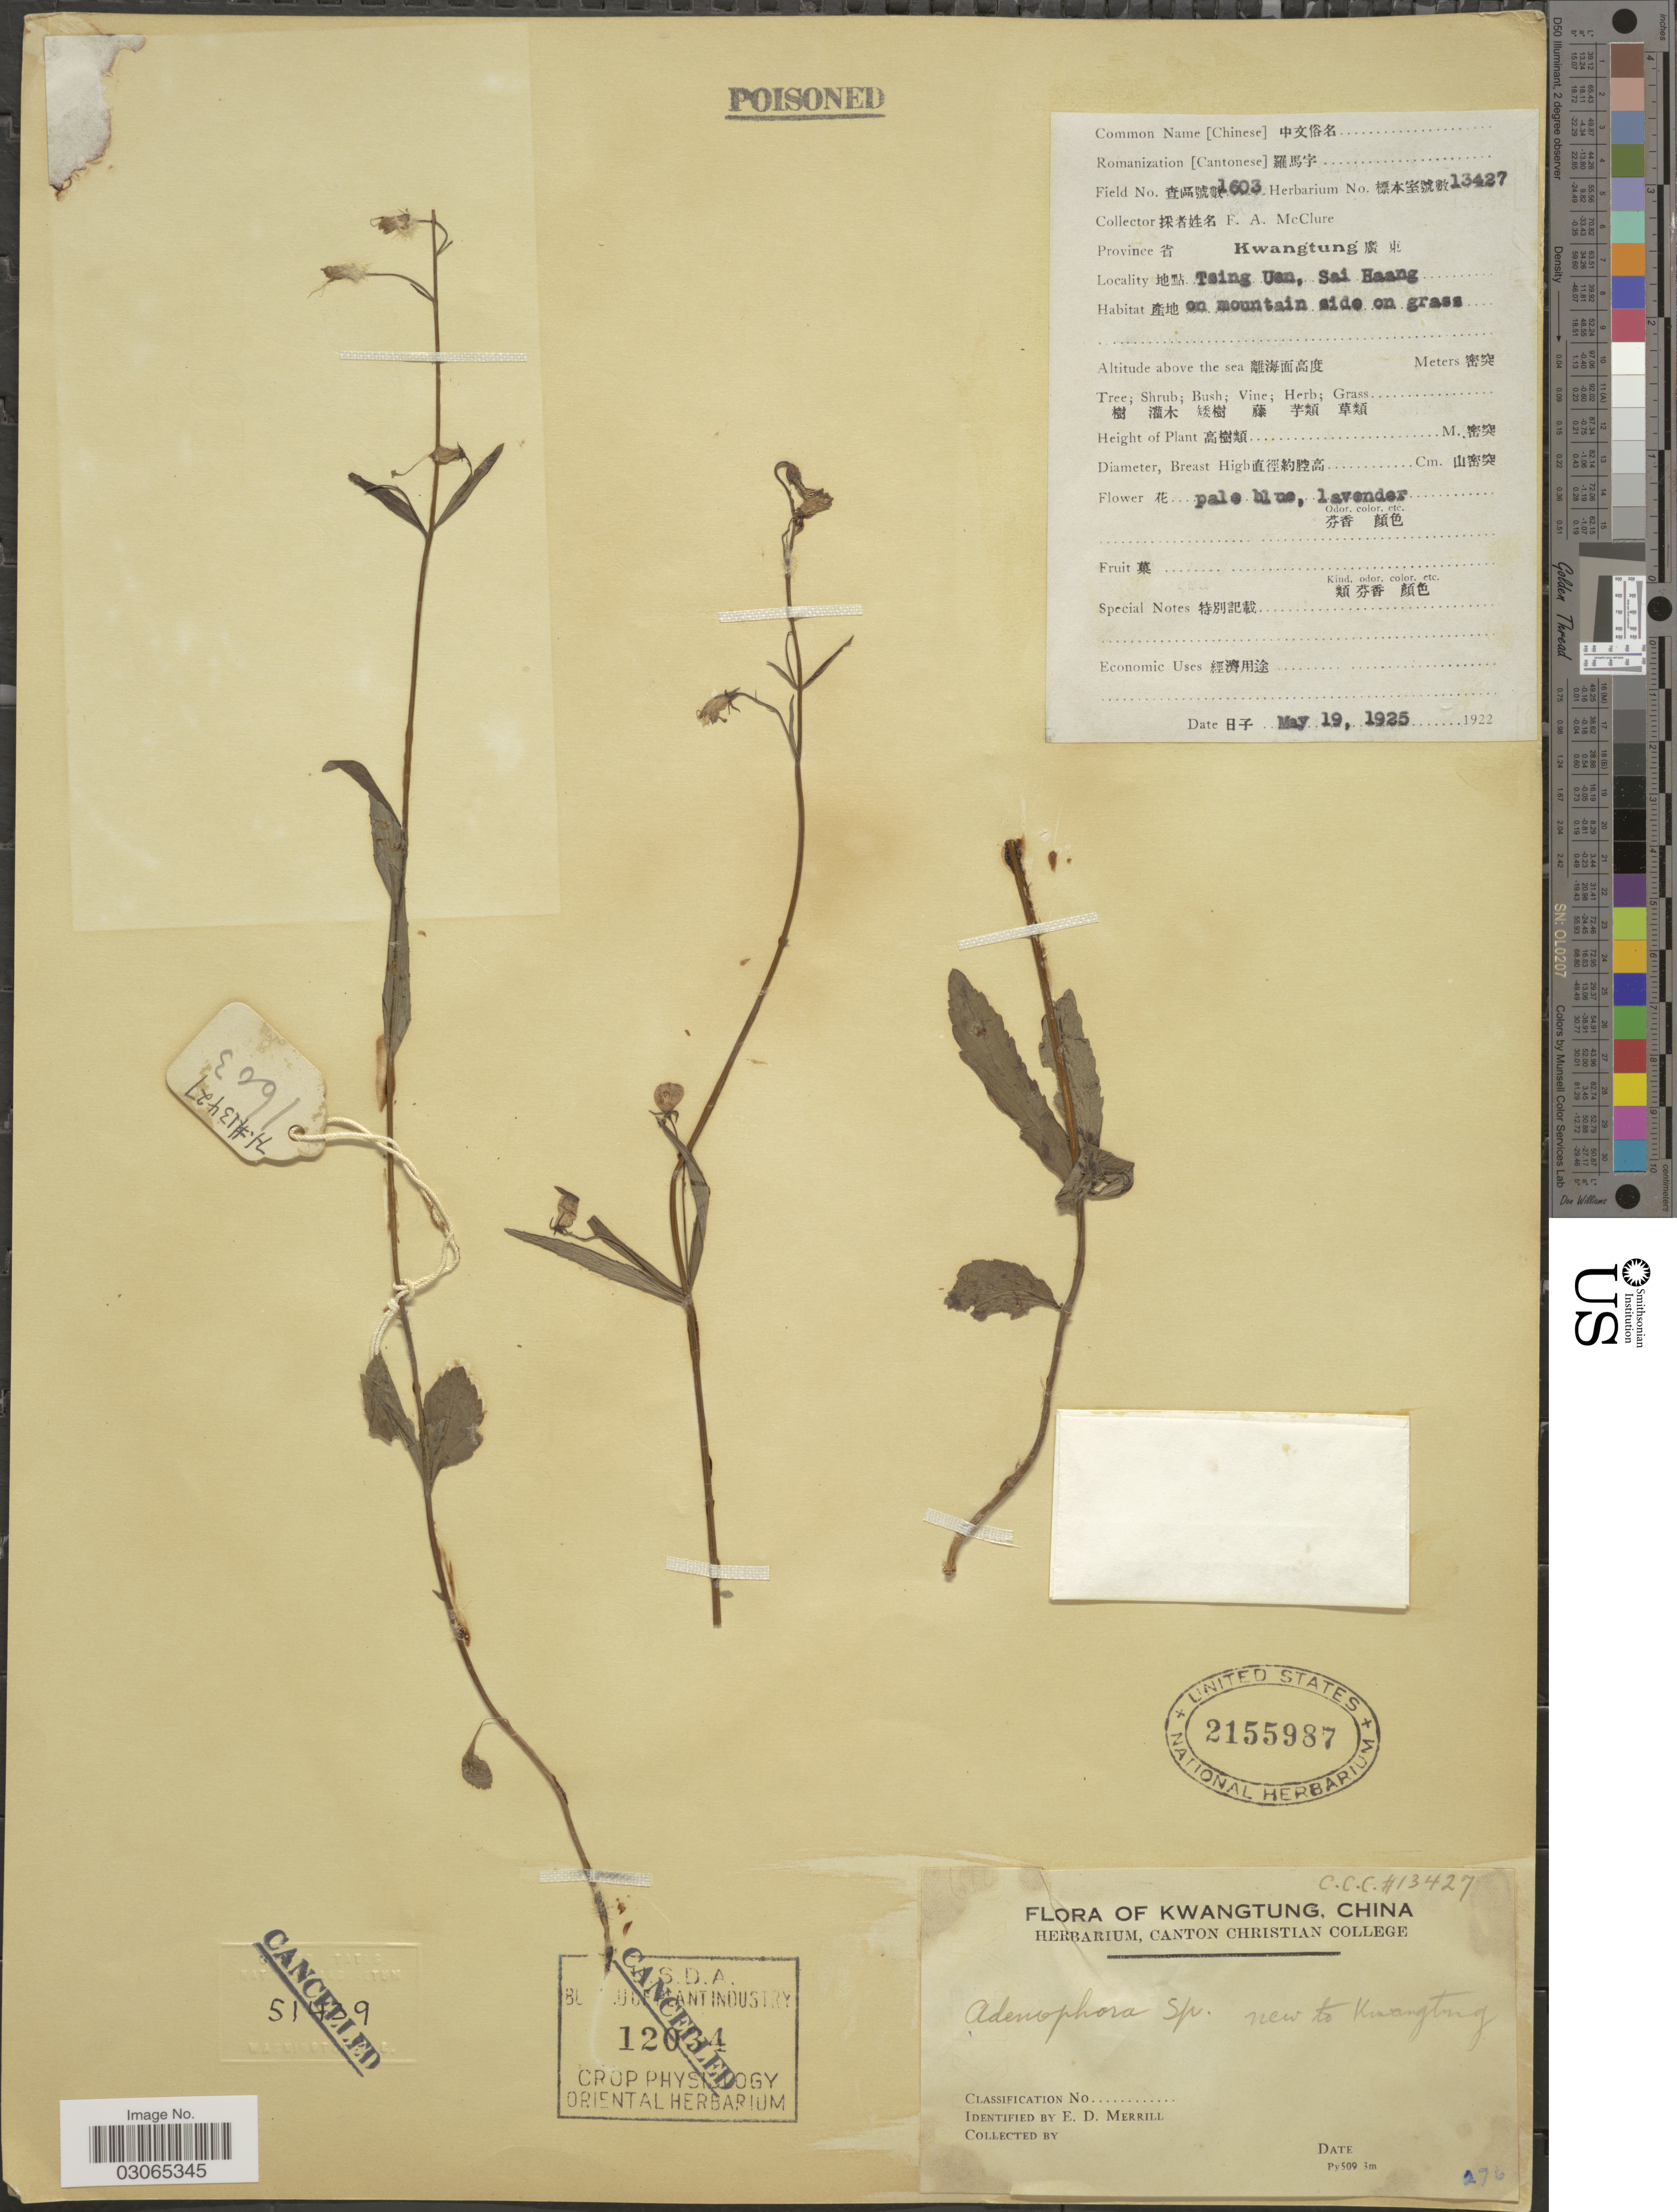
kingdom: Plantae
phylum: Tracheophyta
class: Magnoliopsida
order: Asterales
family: Campanulaceae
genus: Adenophora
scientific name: Adenophora sp.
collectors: F. A. McClure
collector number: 1603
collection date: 1925-05-19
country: China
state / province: Guangdong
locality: Kwangtung. Tsing Uan, Sai Haang.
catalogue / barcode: US 2155987